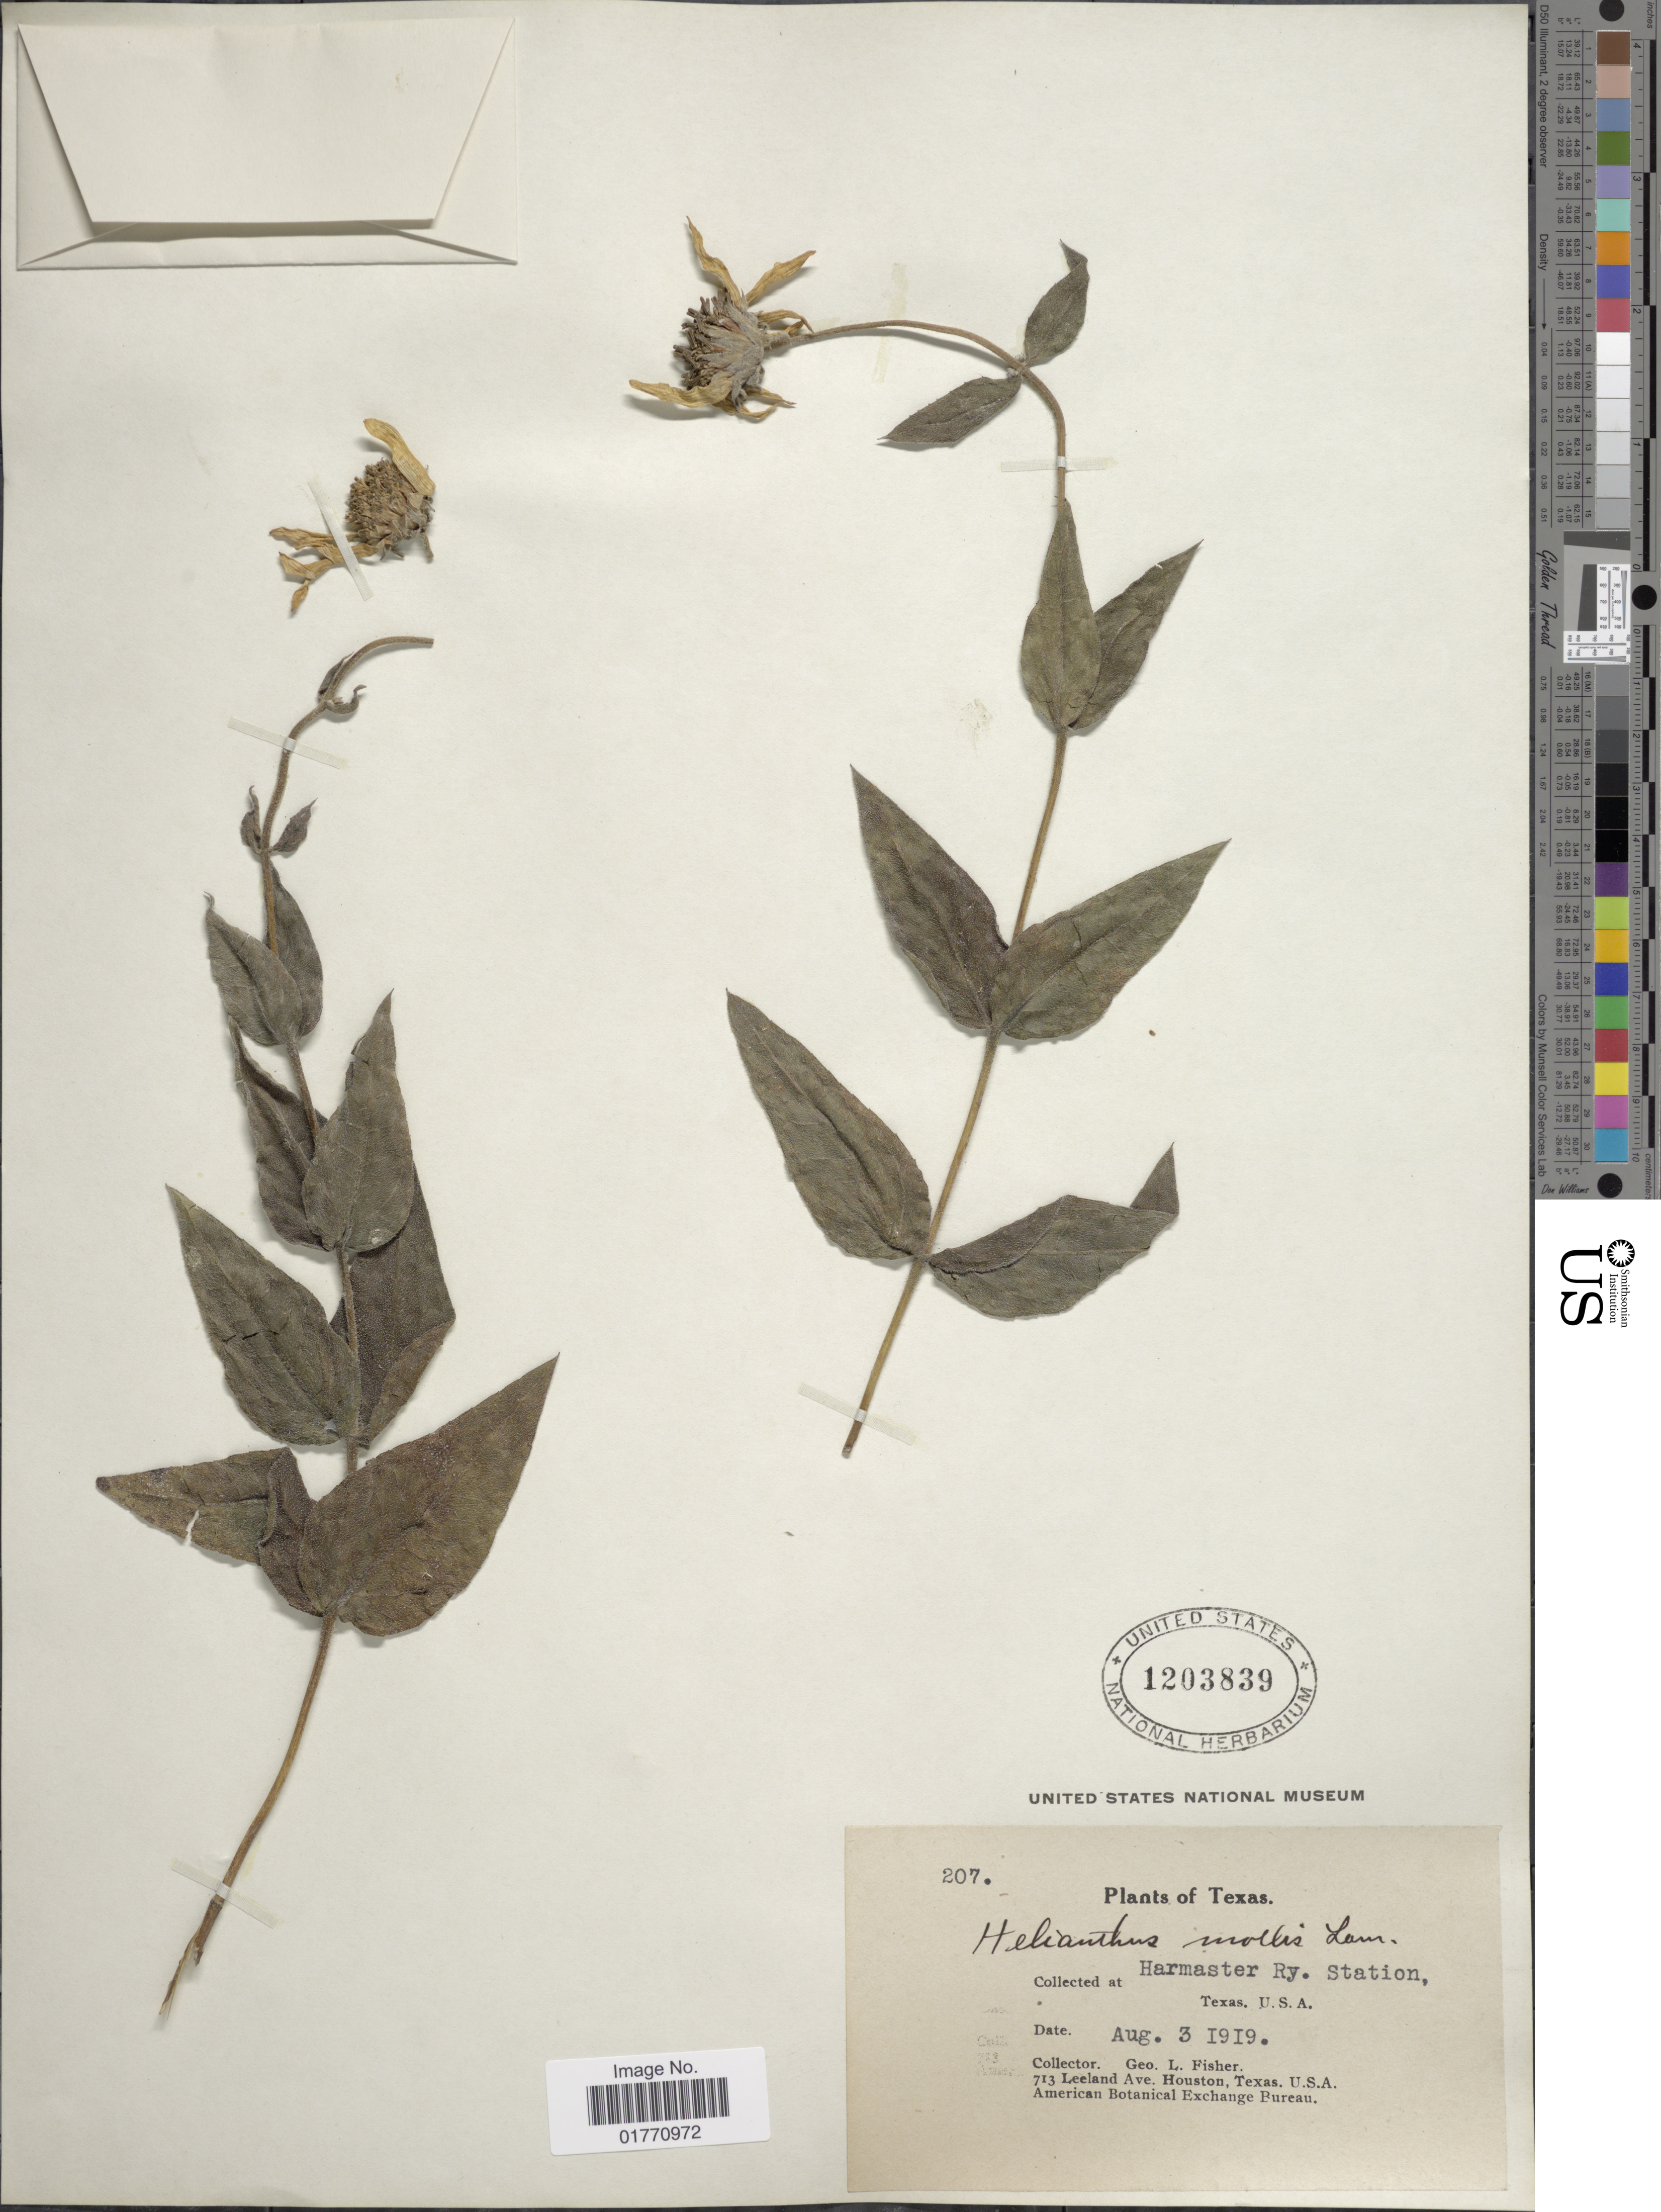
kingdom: Plantae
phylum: Tracheophyta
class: Magnoliopsida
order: Asterales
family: Asteraceae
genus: Helianthus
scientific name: Helianthus mollis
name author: Lam.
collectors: G. L. Fisher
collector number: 207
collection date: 1919-08-03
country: United States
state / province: Texas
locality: Harmaster Ry. Station.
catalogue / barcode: US 1203839